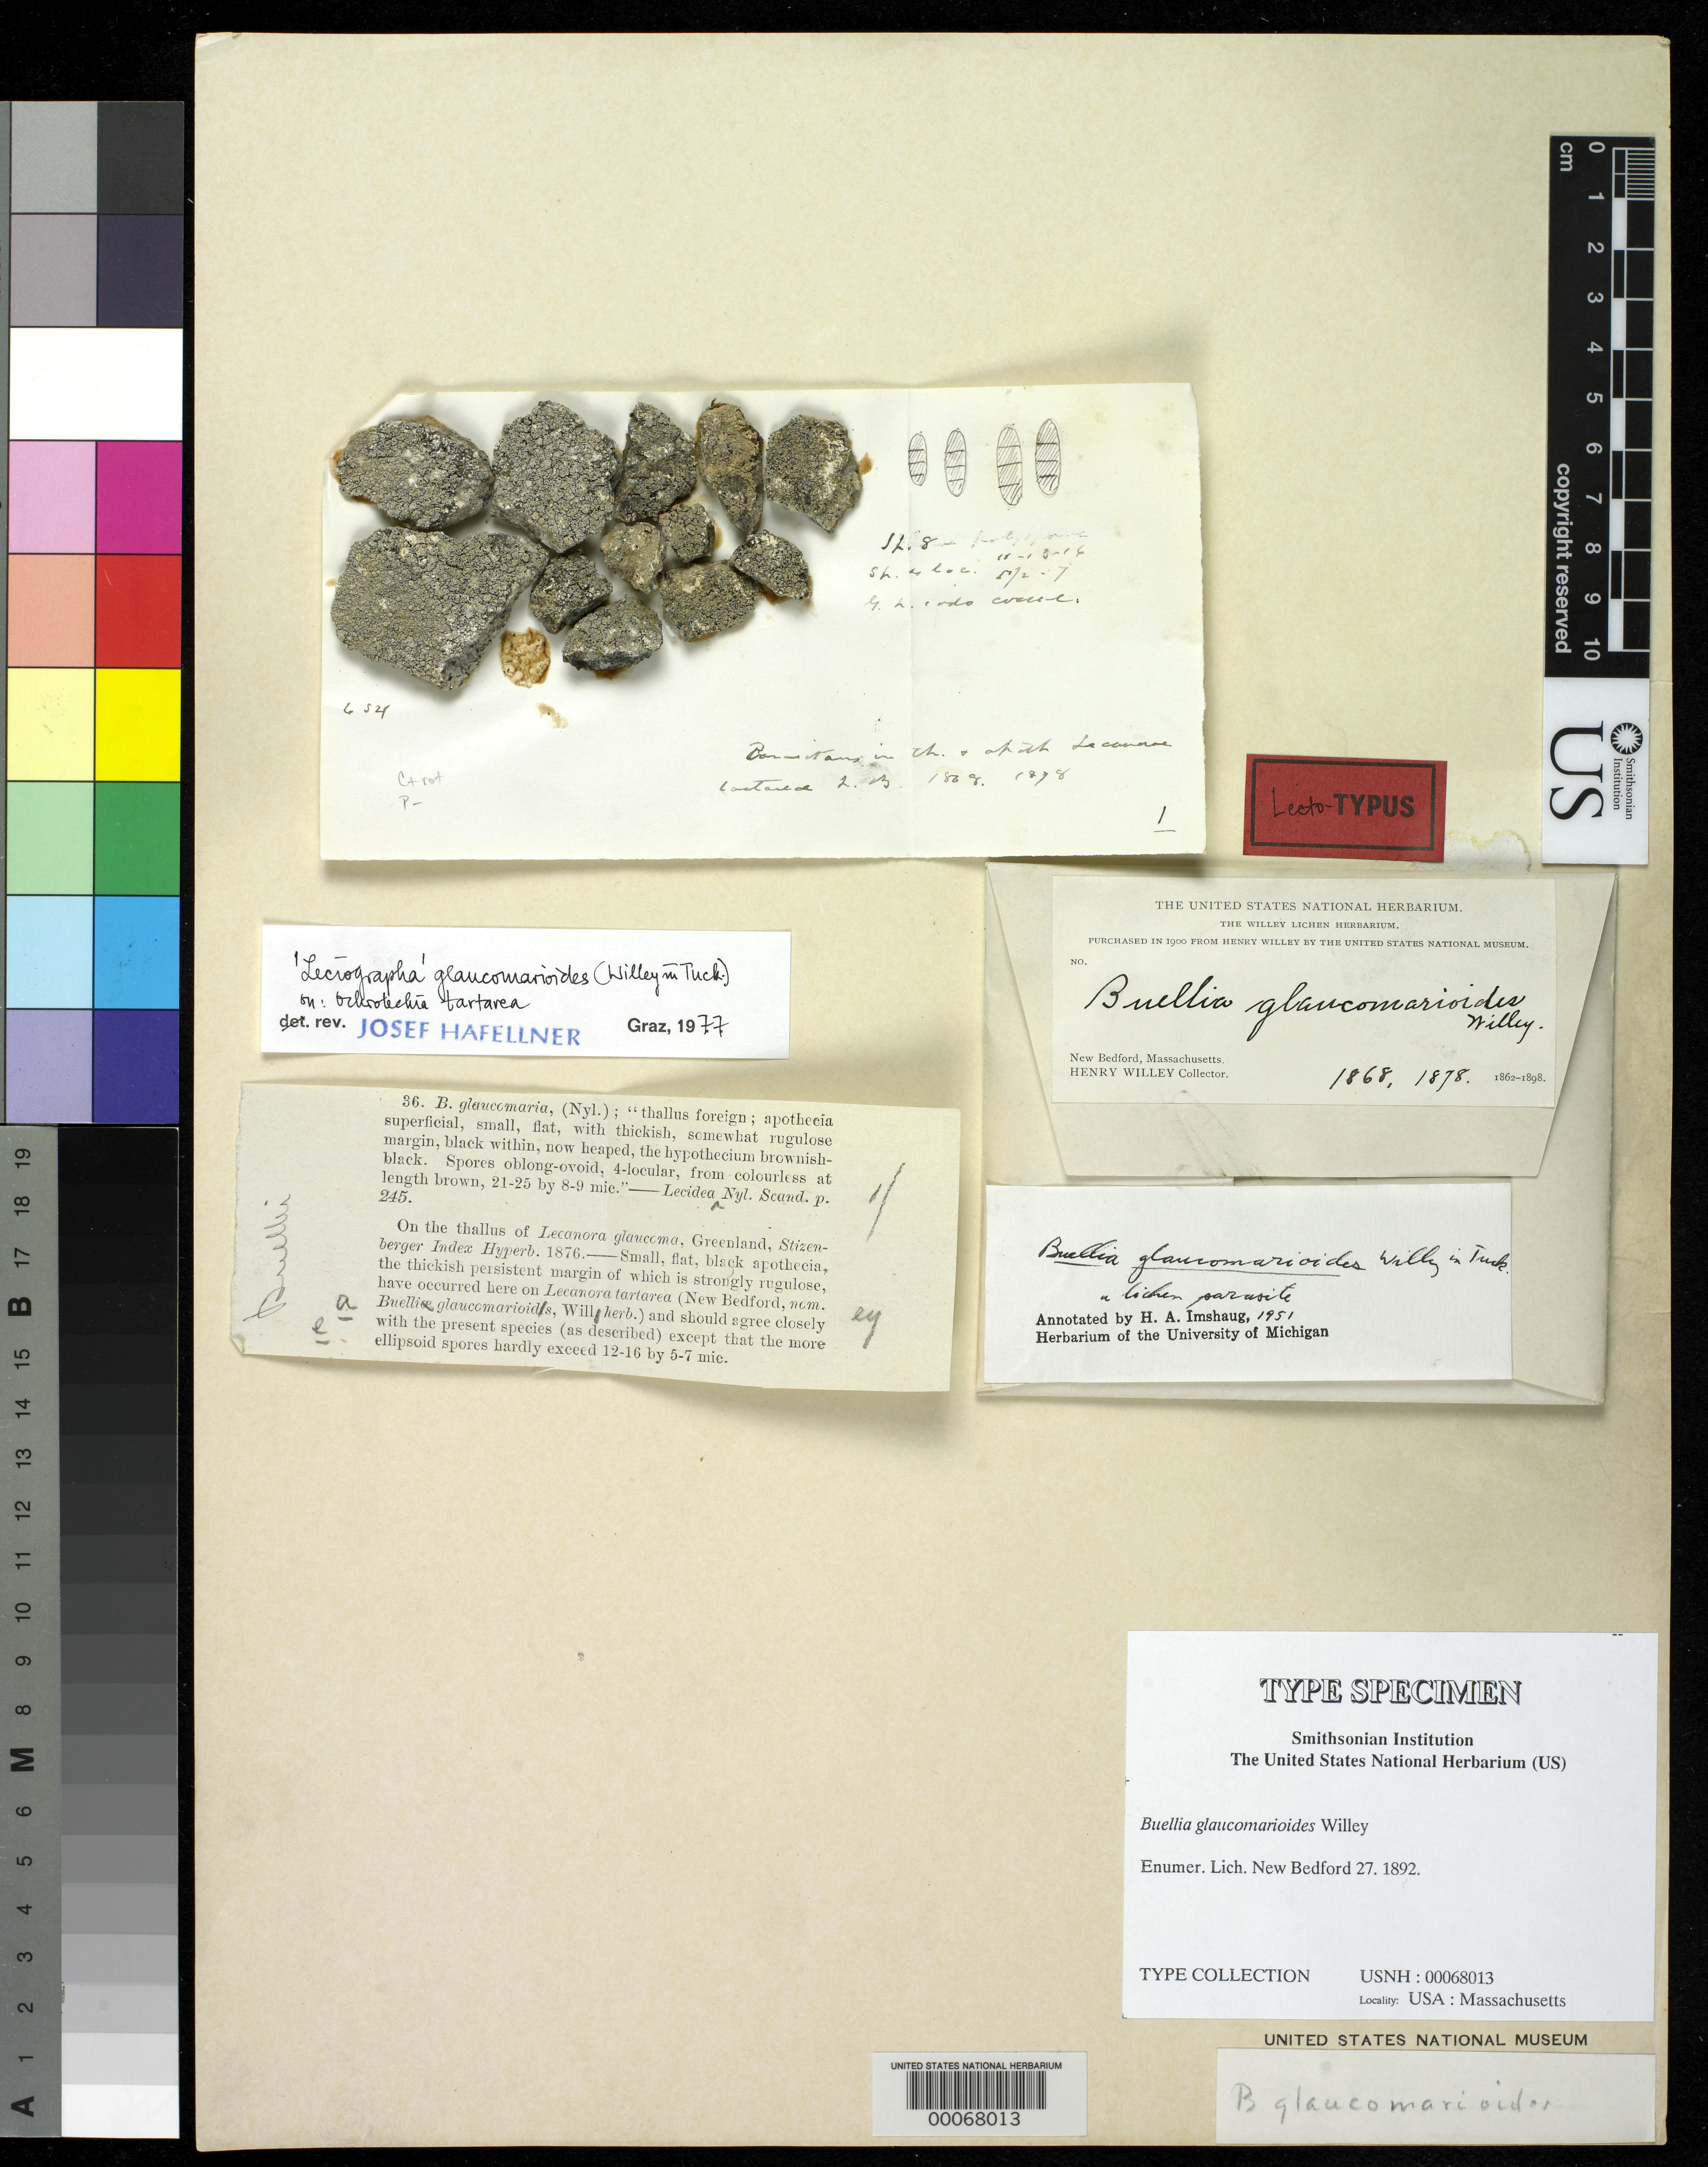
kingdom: Fungi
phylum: Ascomycota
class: Lecanoromycetes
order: Caliciales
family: Caliciaceae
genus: Buellia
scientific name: Buellia glaucomarioides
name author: Willey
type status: Type Collection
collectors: H. Willey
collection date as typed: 1868 to -- --- 1878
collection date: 1868/1878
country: United States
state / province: Massachusetts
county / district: Bristol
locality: New Bedford.